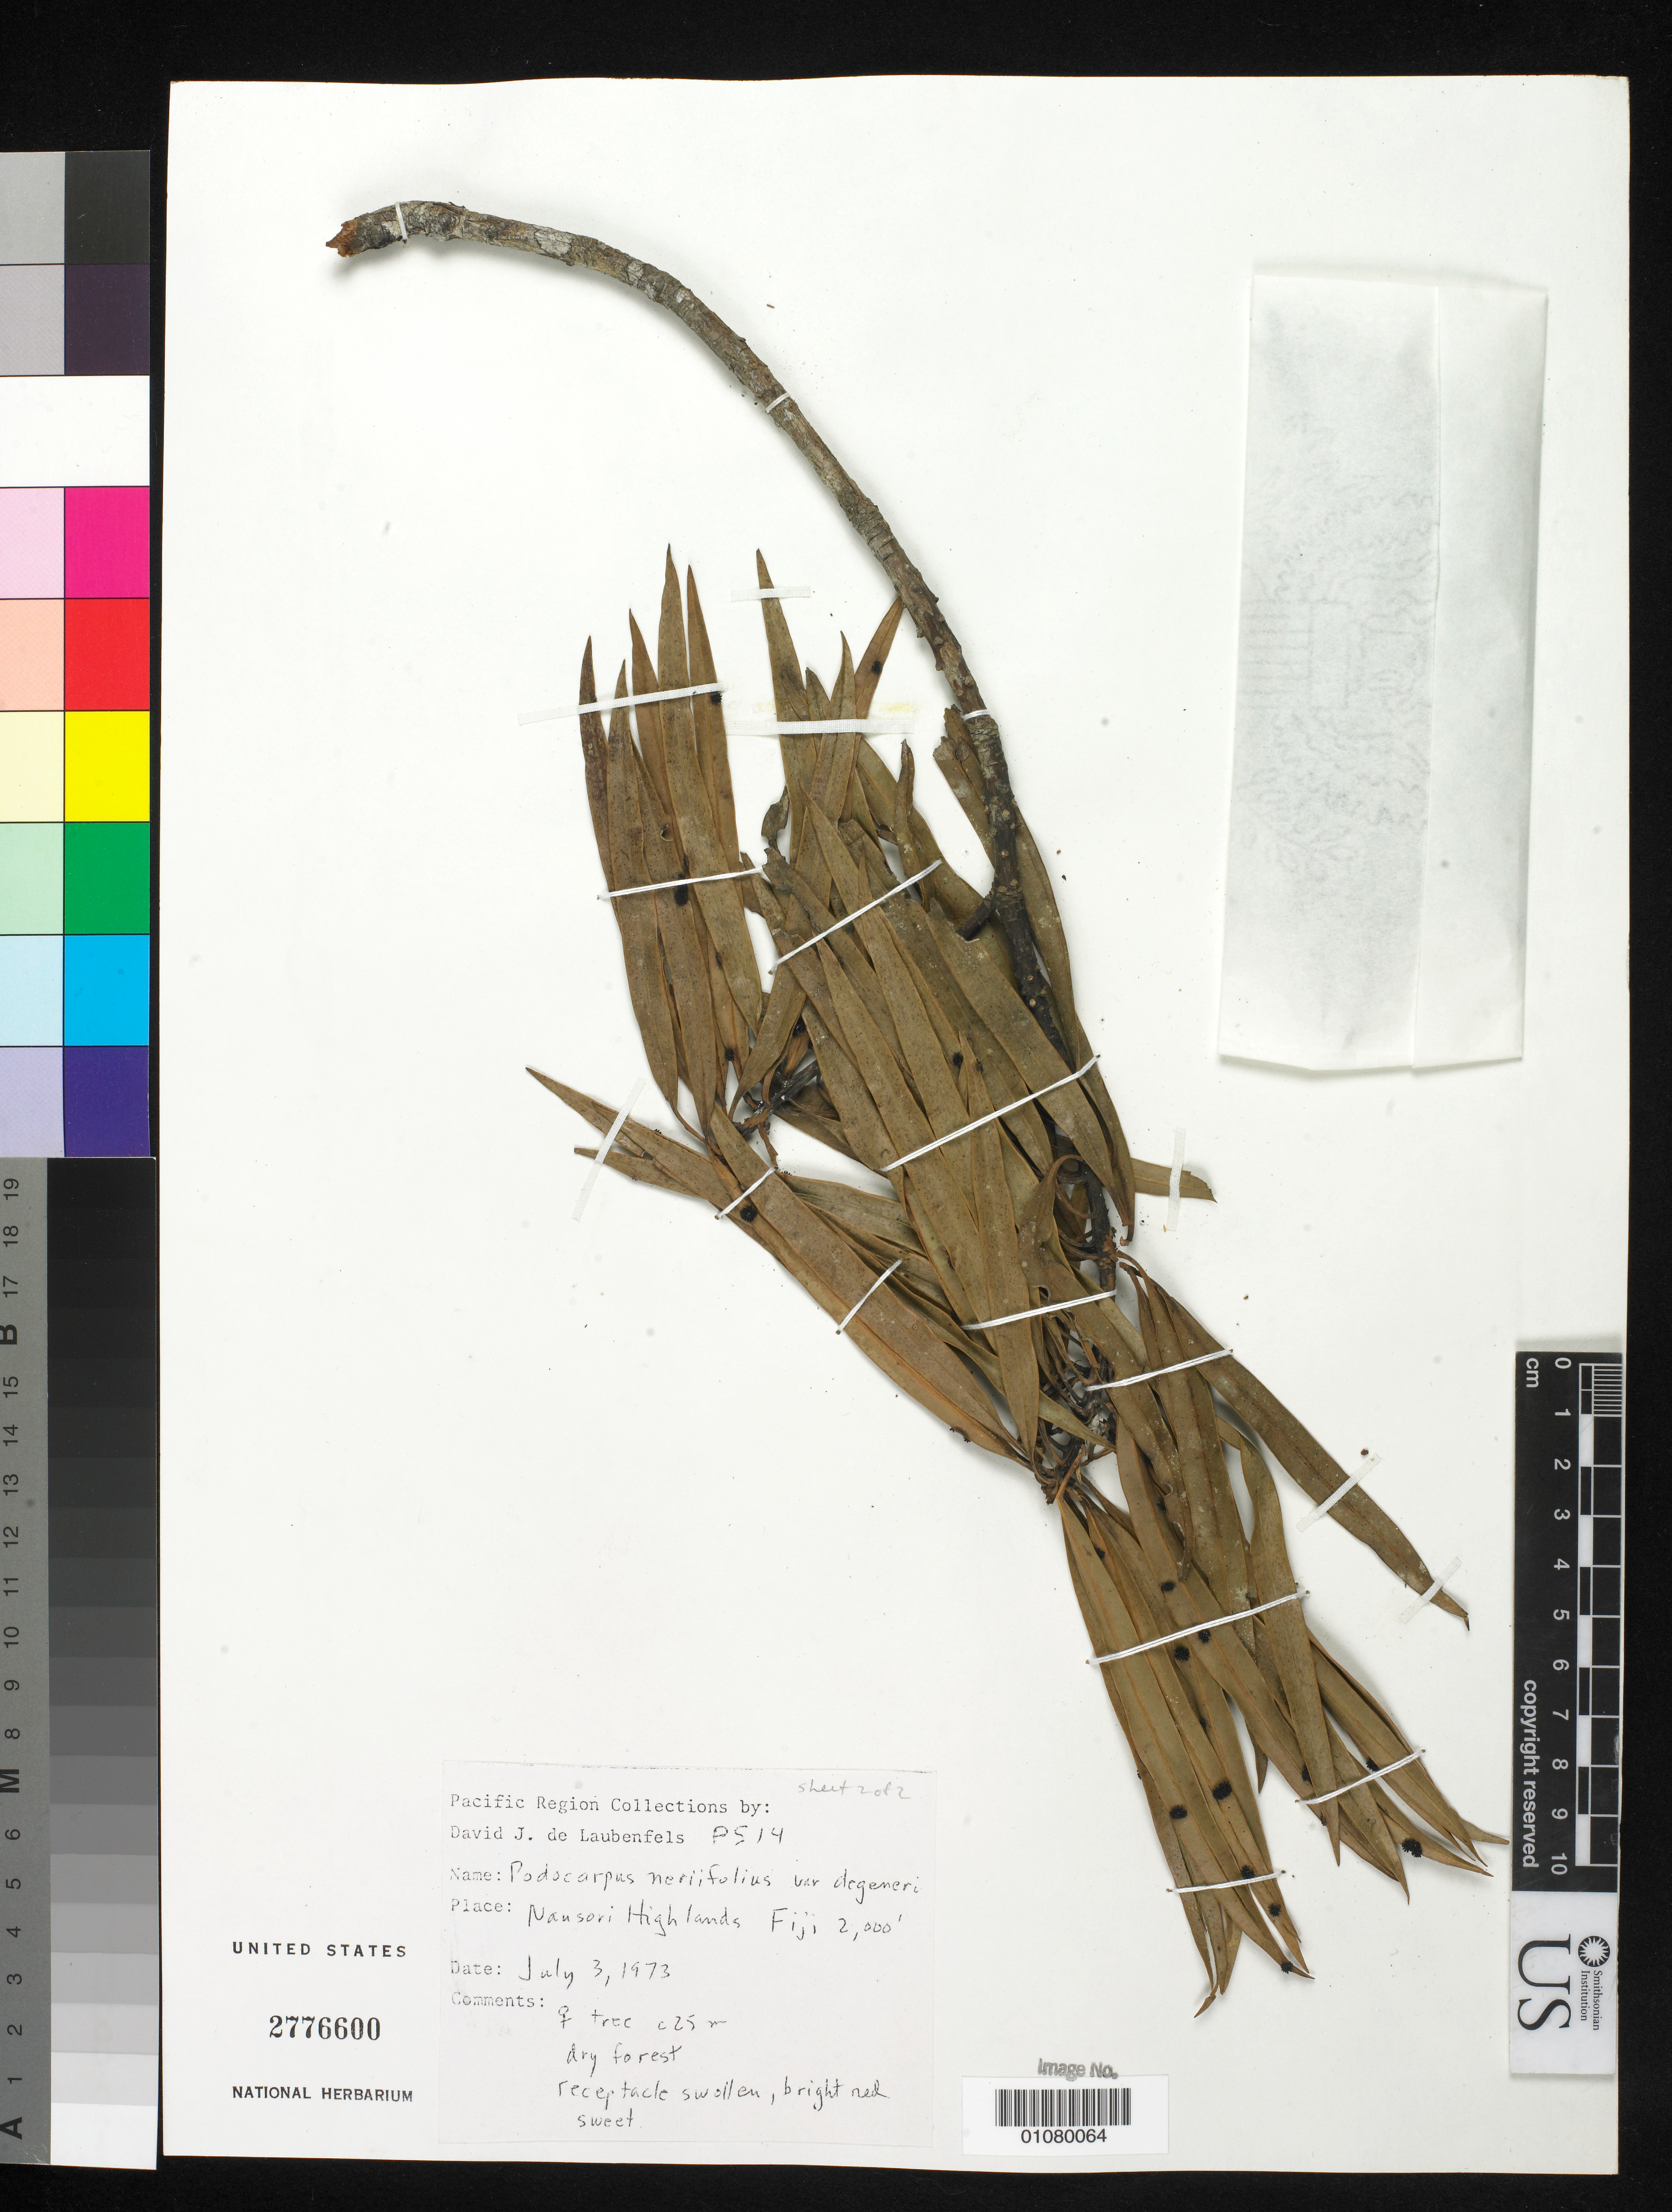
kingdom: Plantae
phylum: Tracheophyta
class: Pinopsida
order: Pinales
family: Podocarpaceae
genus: Podocarpus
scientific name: Podocarpus neriifolius var. degeneri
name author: N.E. Gray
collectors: D. J. de Laubenfels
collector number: P514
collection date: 1973-07-03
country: Fiji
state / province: Western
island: Viti Levu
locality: Nausori Highlands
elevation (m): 610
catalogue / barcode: US 2776600